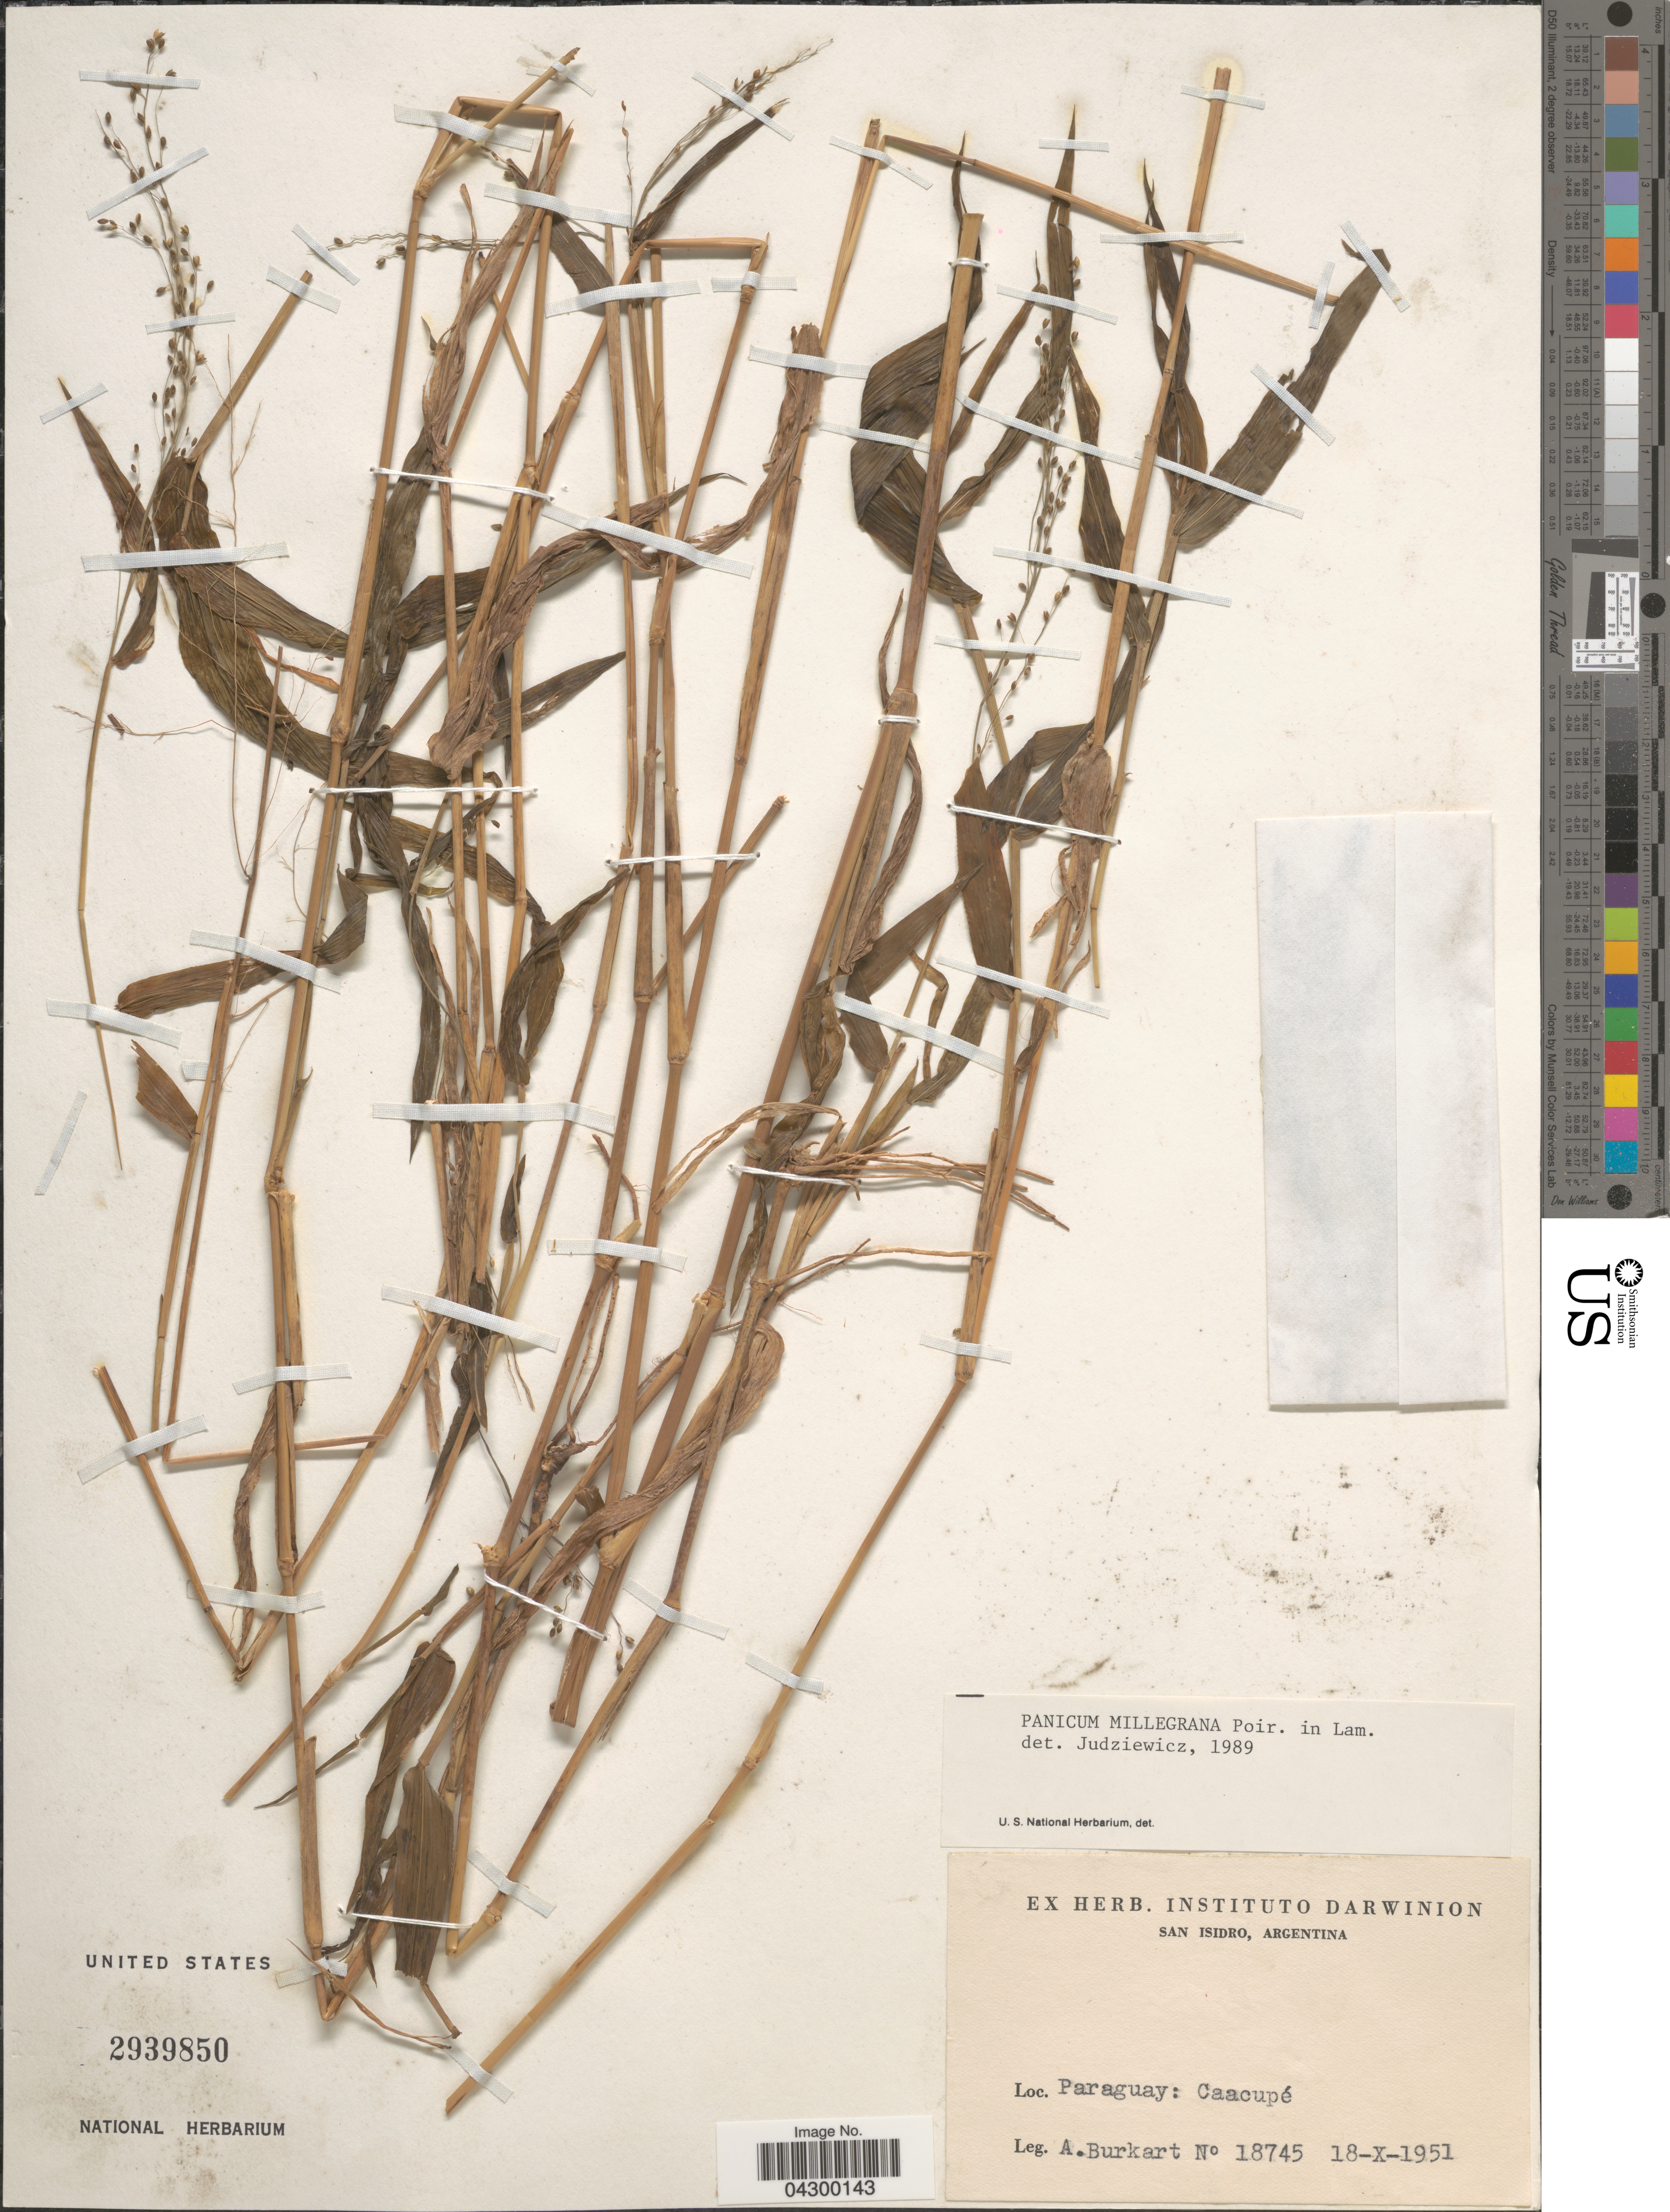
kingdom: Plantae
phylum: Tracheophyta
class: Liliopsida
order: Poales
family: Poaceae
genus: Panicum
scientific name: Panicum millegrana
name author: Poir.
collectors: A. E. Burkart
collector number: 18745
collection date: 1951-10-18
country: Paraguay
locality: Caacupé.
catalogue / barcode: US 2939850